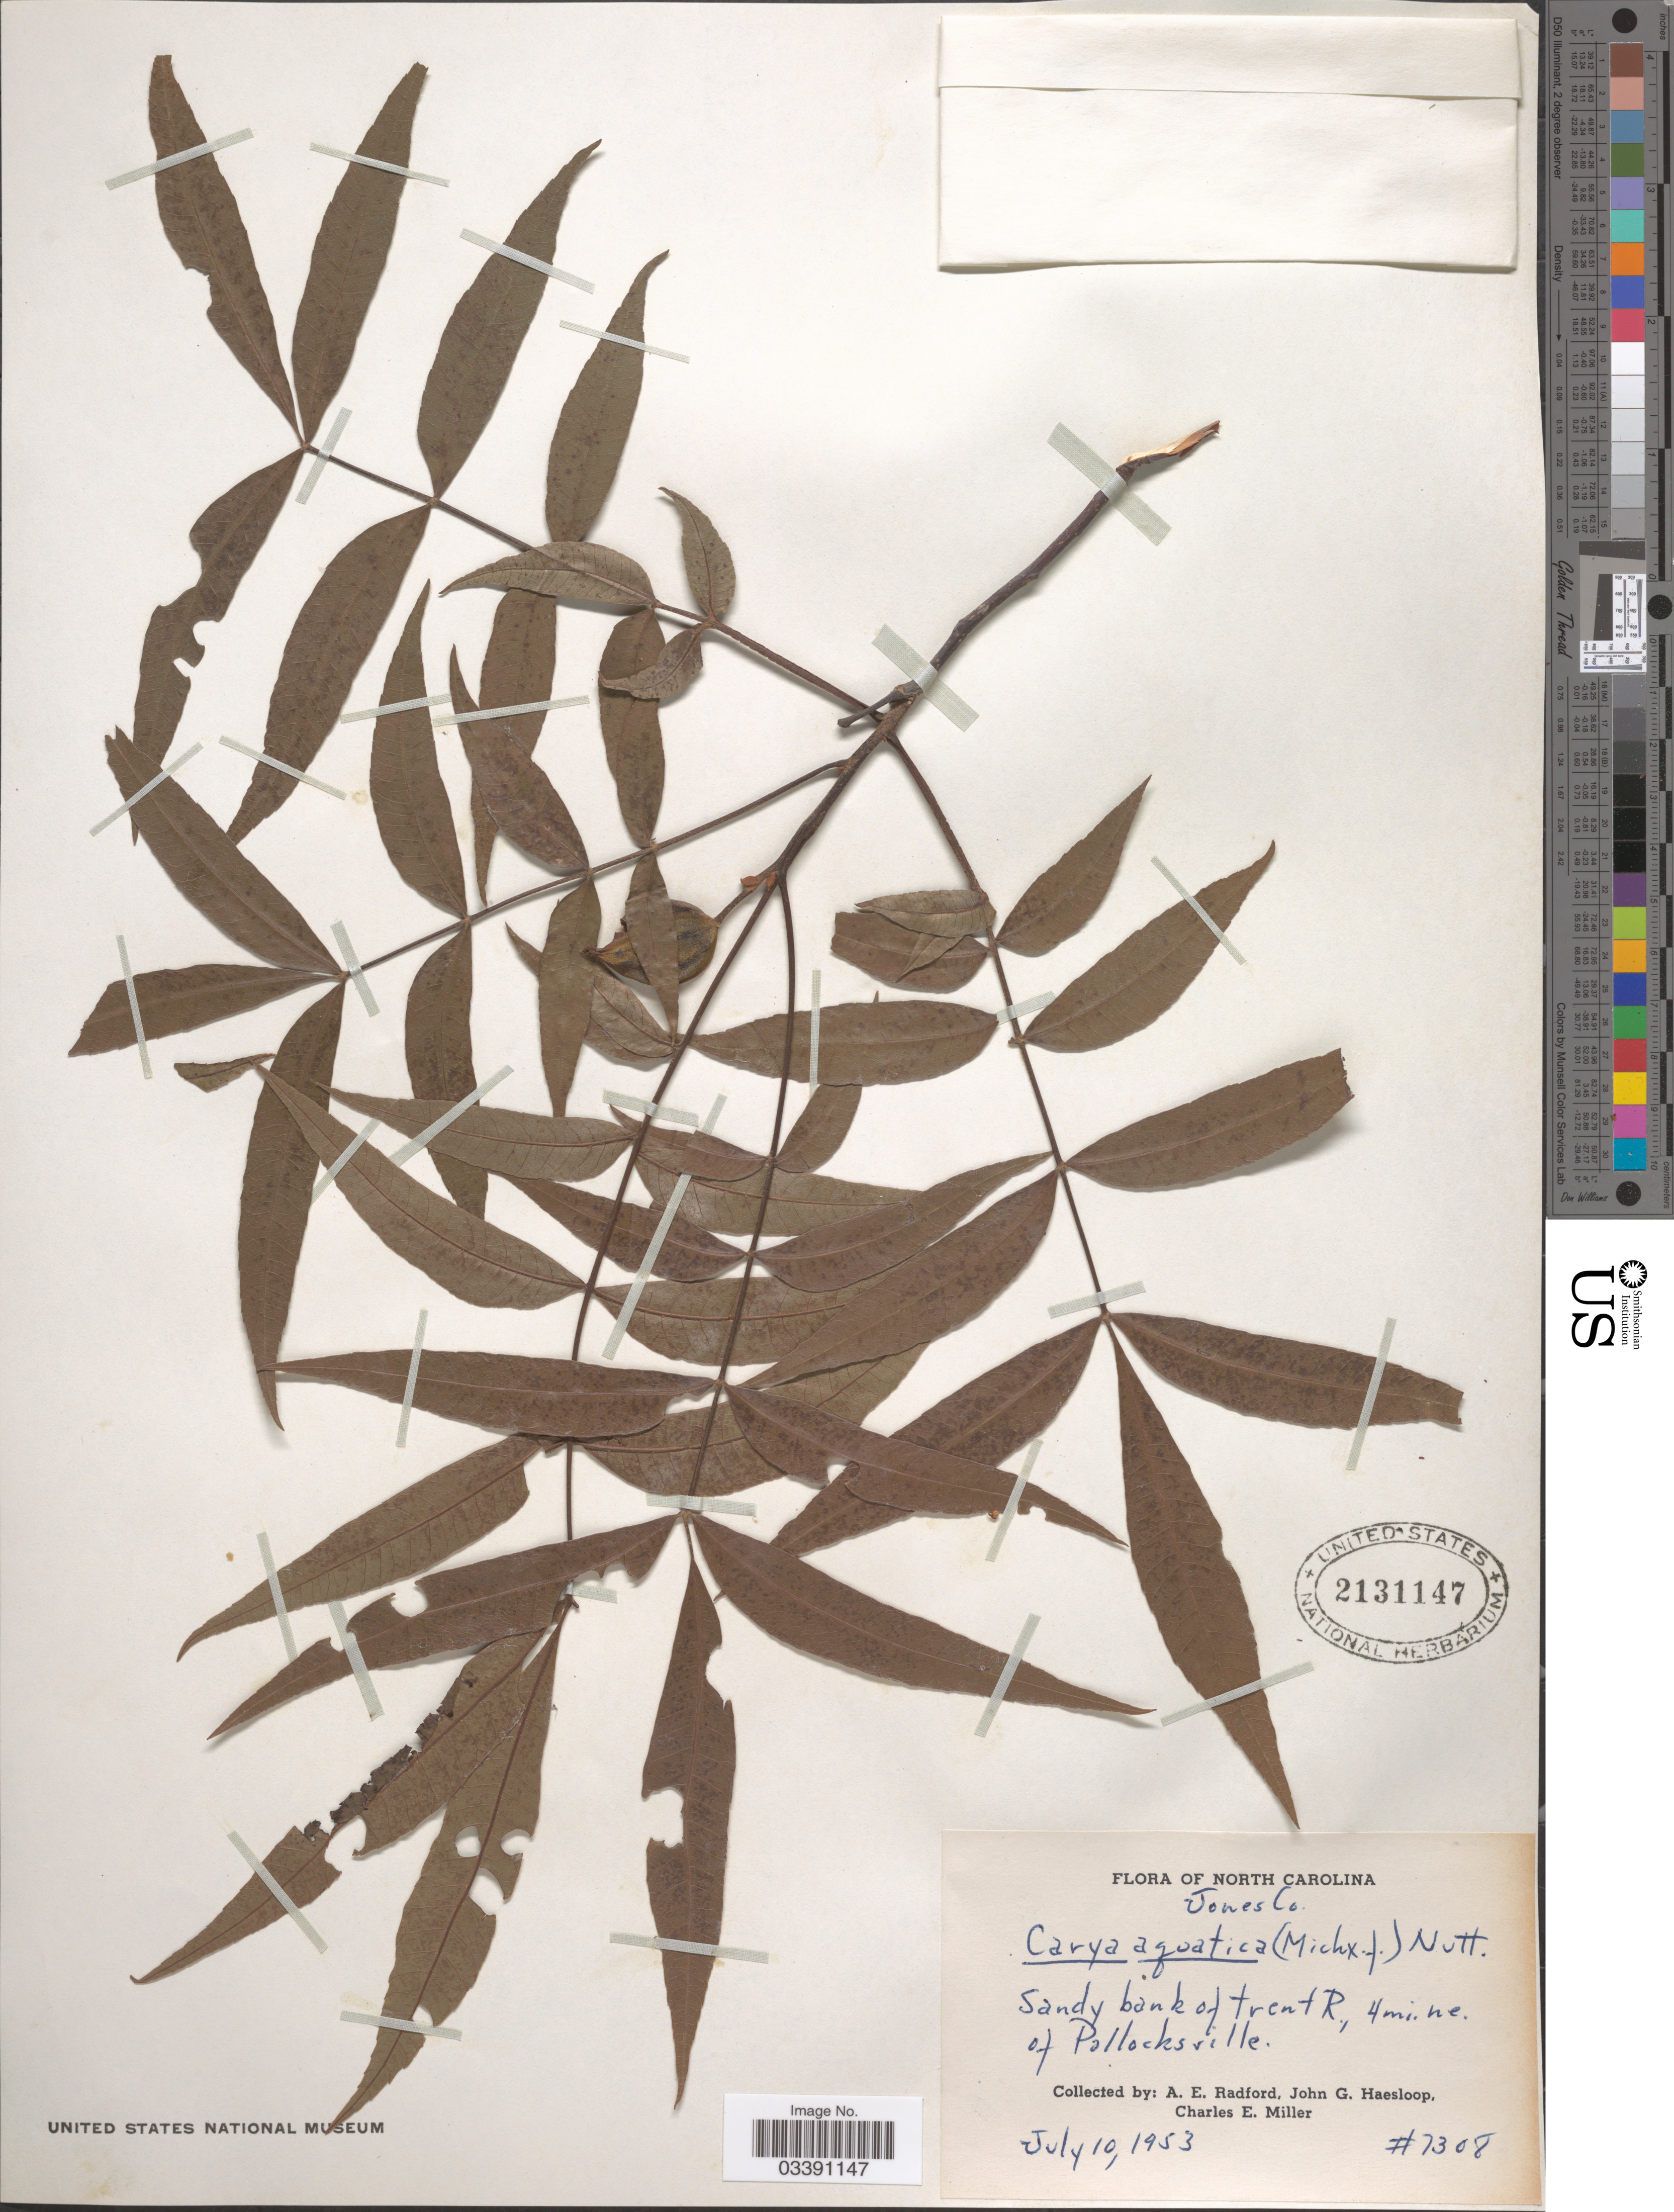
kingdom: Plantae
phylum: Tracheophyta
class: Magnoliopsida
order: Fagales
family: Juglandaceae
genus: Carya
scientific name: Carya aquatica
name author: (F. Michx.) Nutt.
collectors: A. E. Radford, J. Haesloop & C. E. Miller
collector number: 7308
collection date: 1953-07-10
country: United States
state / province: North Carolina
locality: Jones Co. Trent R., 4 mi. ne. of Pollocksville.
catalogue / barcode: US 2131147